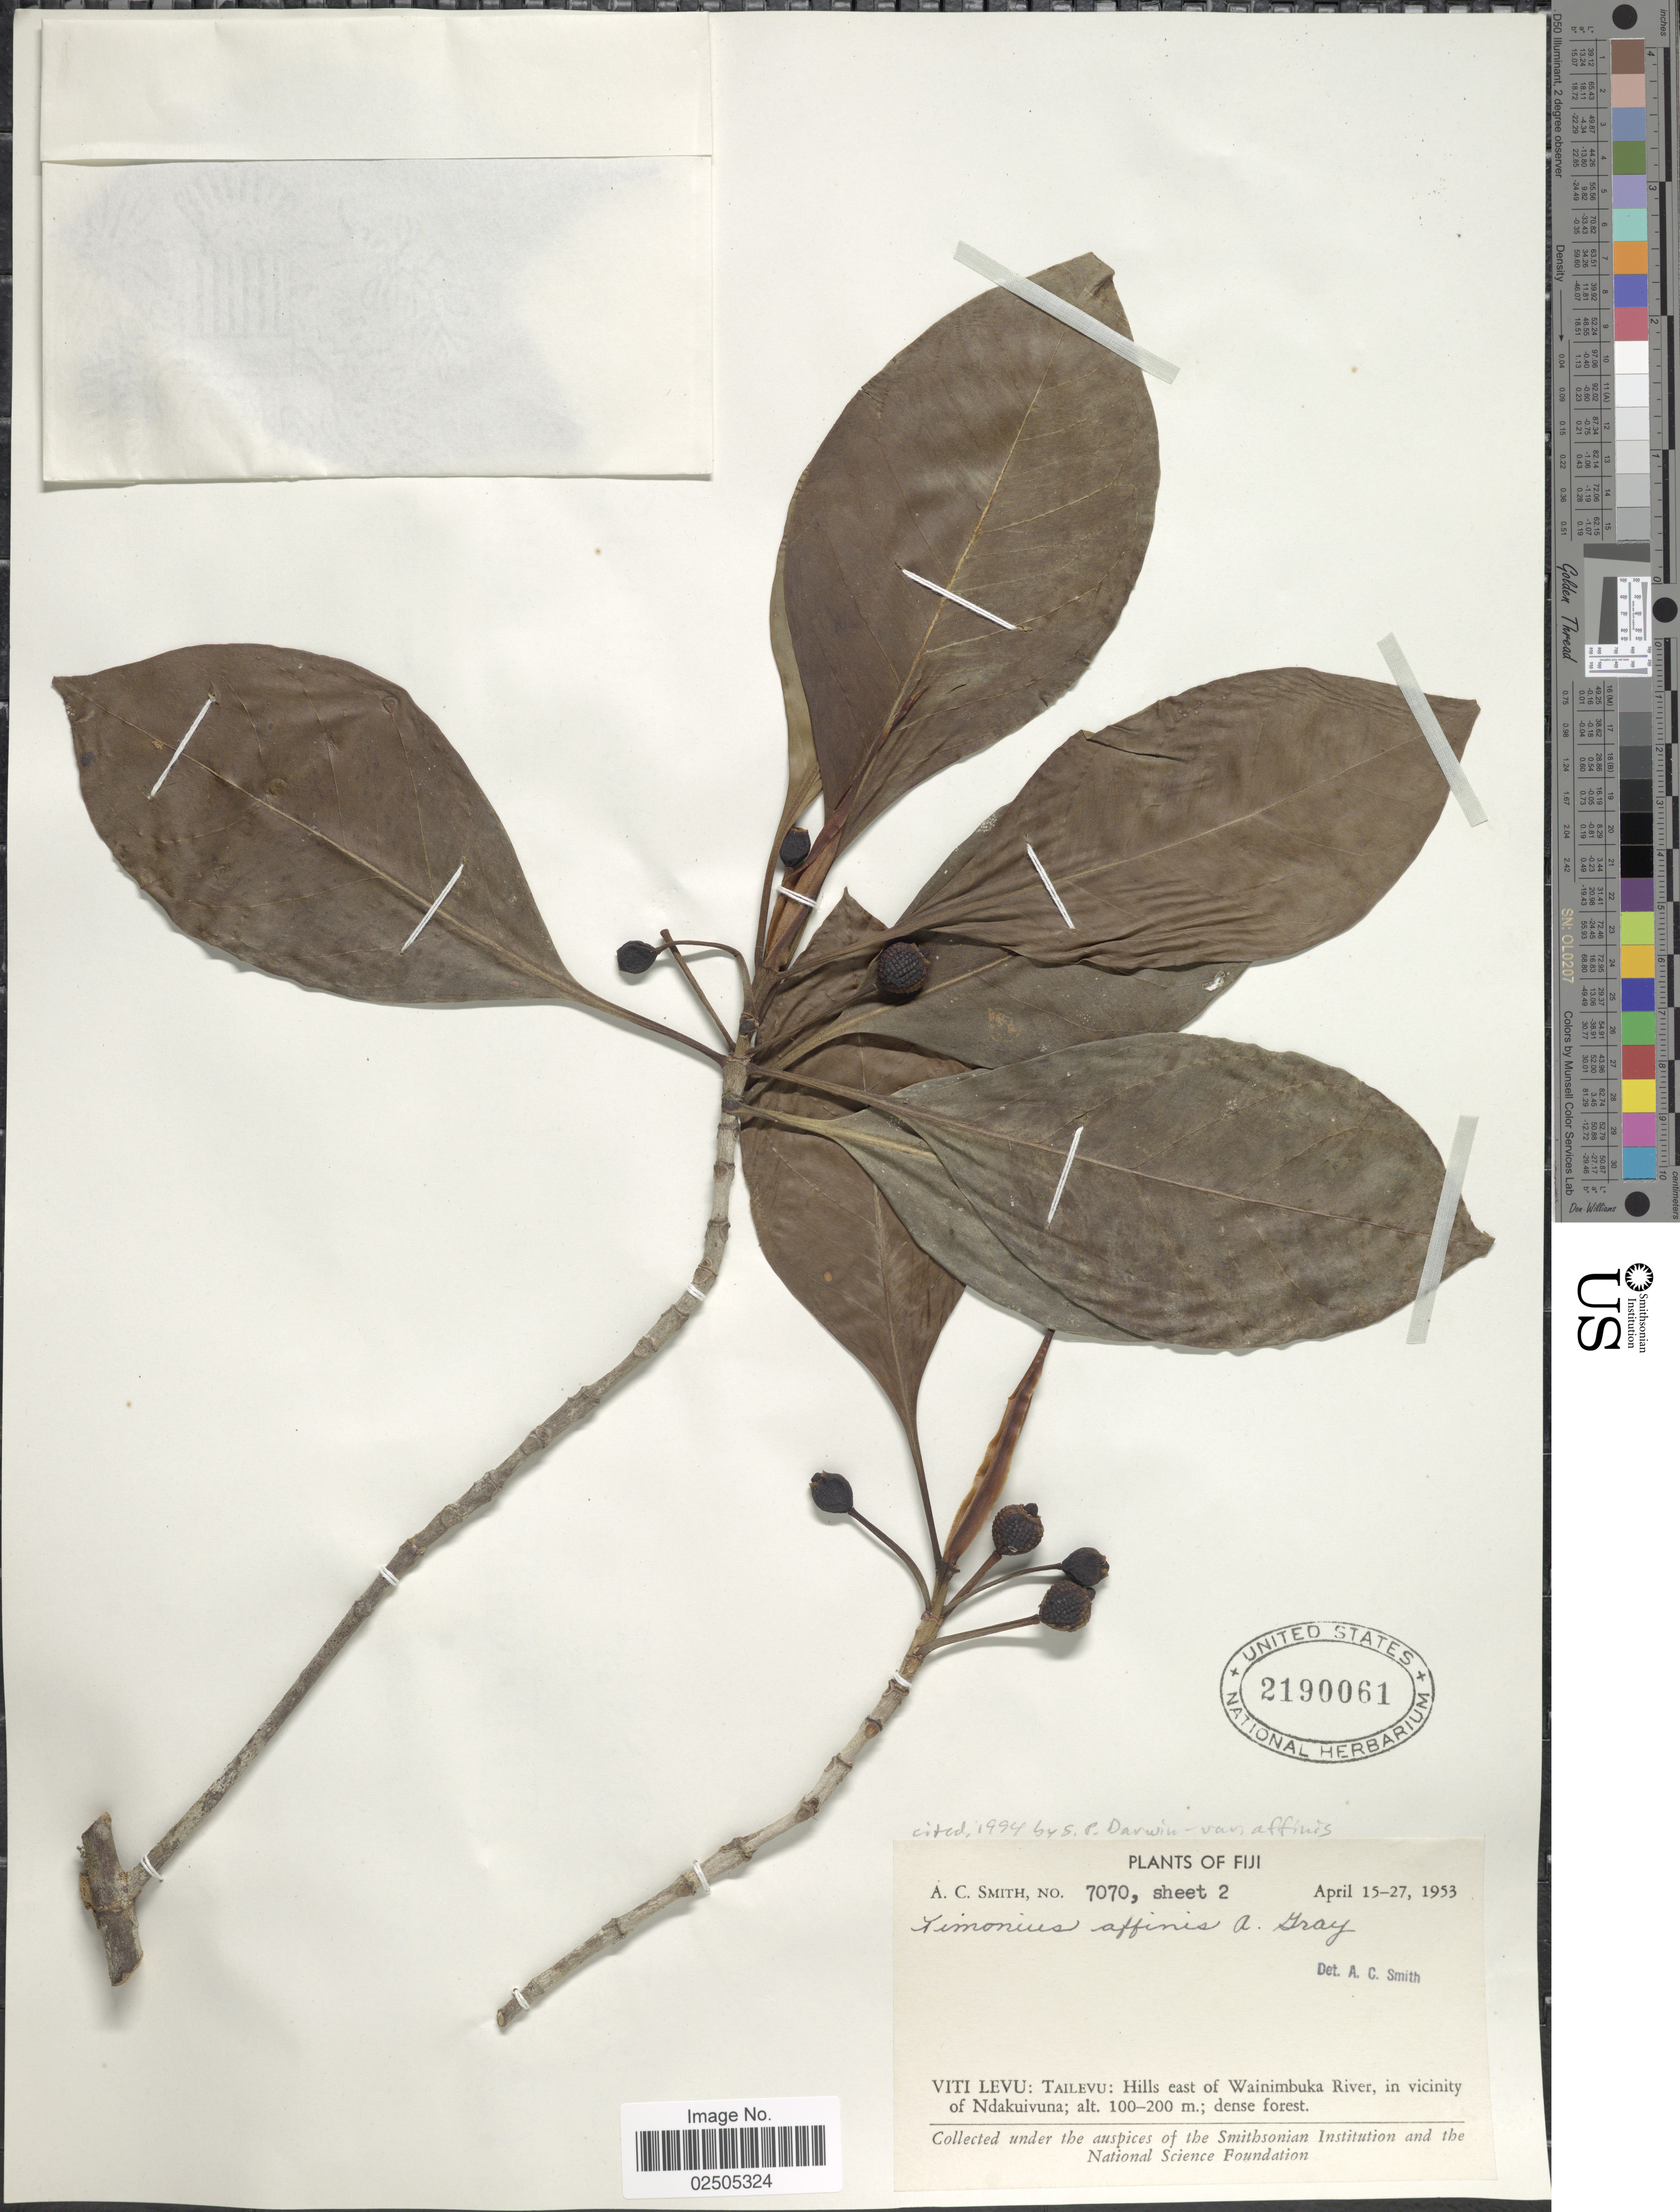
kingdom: Plantae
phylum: Tracheophyta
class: Magnoliopsida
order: Gentianales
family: Rubiaceae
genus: Timonius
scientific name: Timonius affinis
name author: A. Gray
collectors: A. C. Smith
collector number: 7070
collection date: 1953-04-15/1953-04-27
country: Fiji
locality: Viti Levu: Tailevu: Hills east of Wainimbuka River, in vicinity of Ndakuivuna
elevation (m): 100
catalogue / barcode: US 2190061